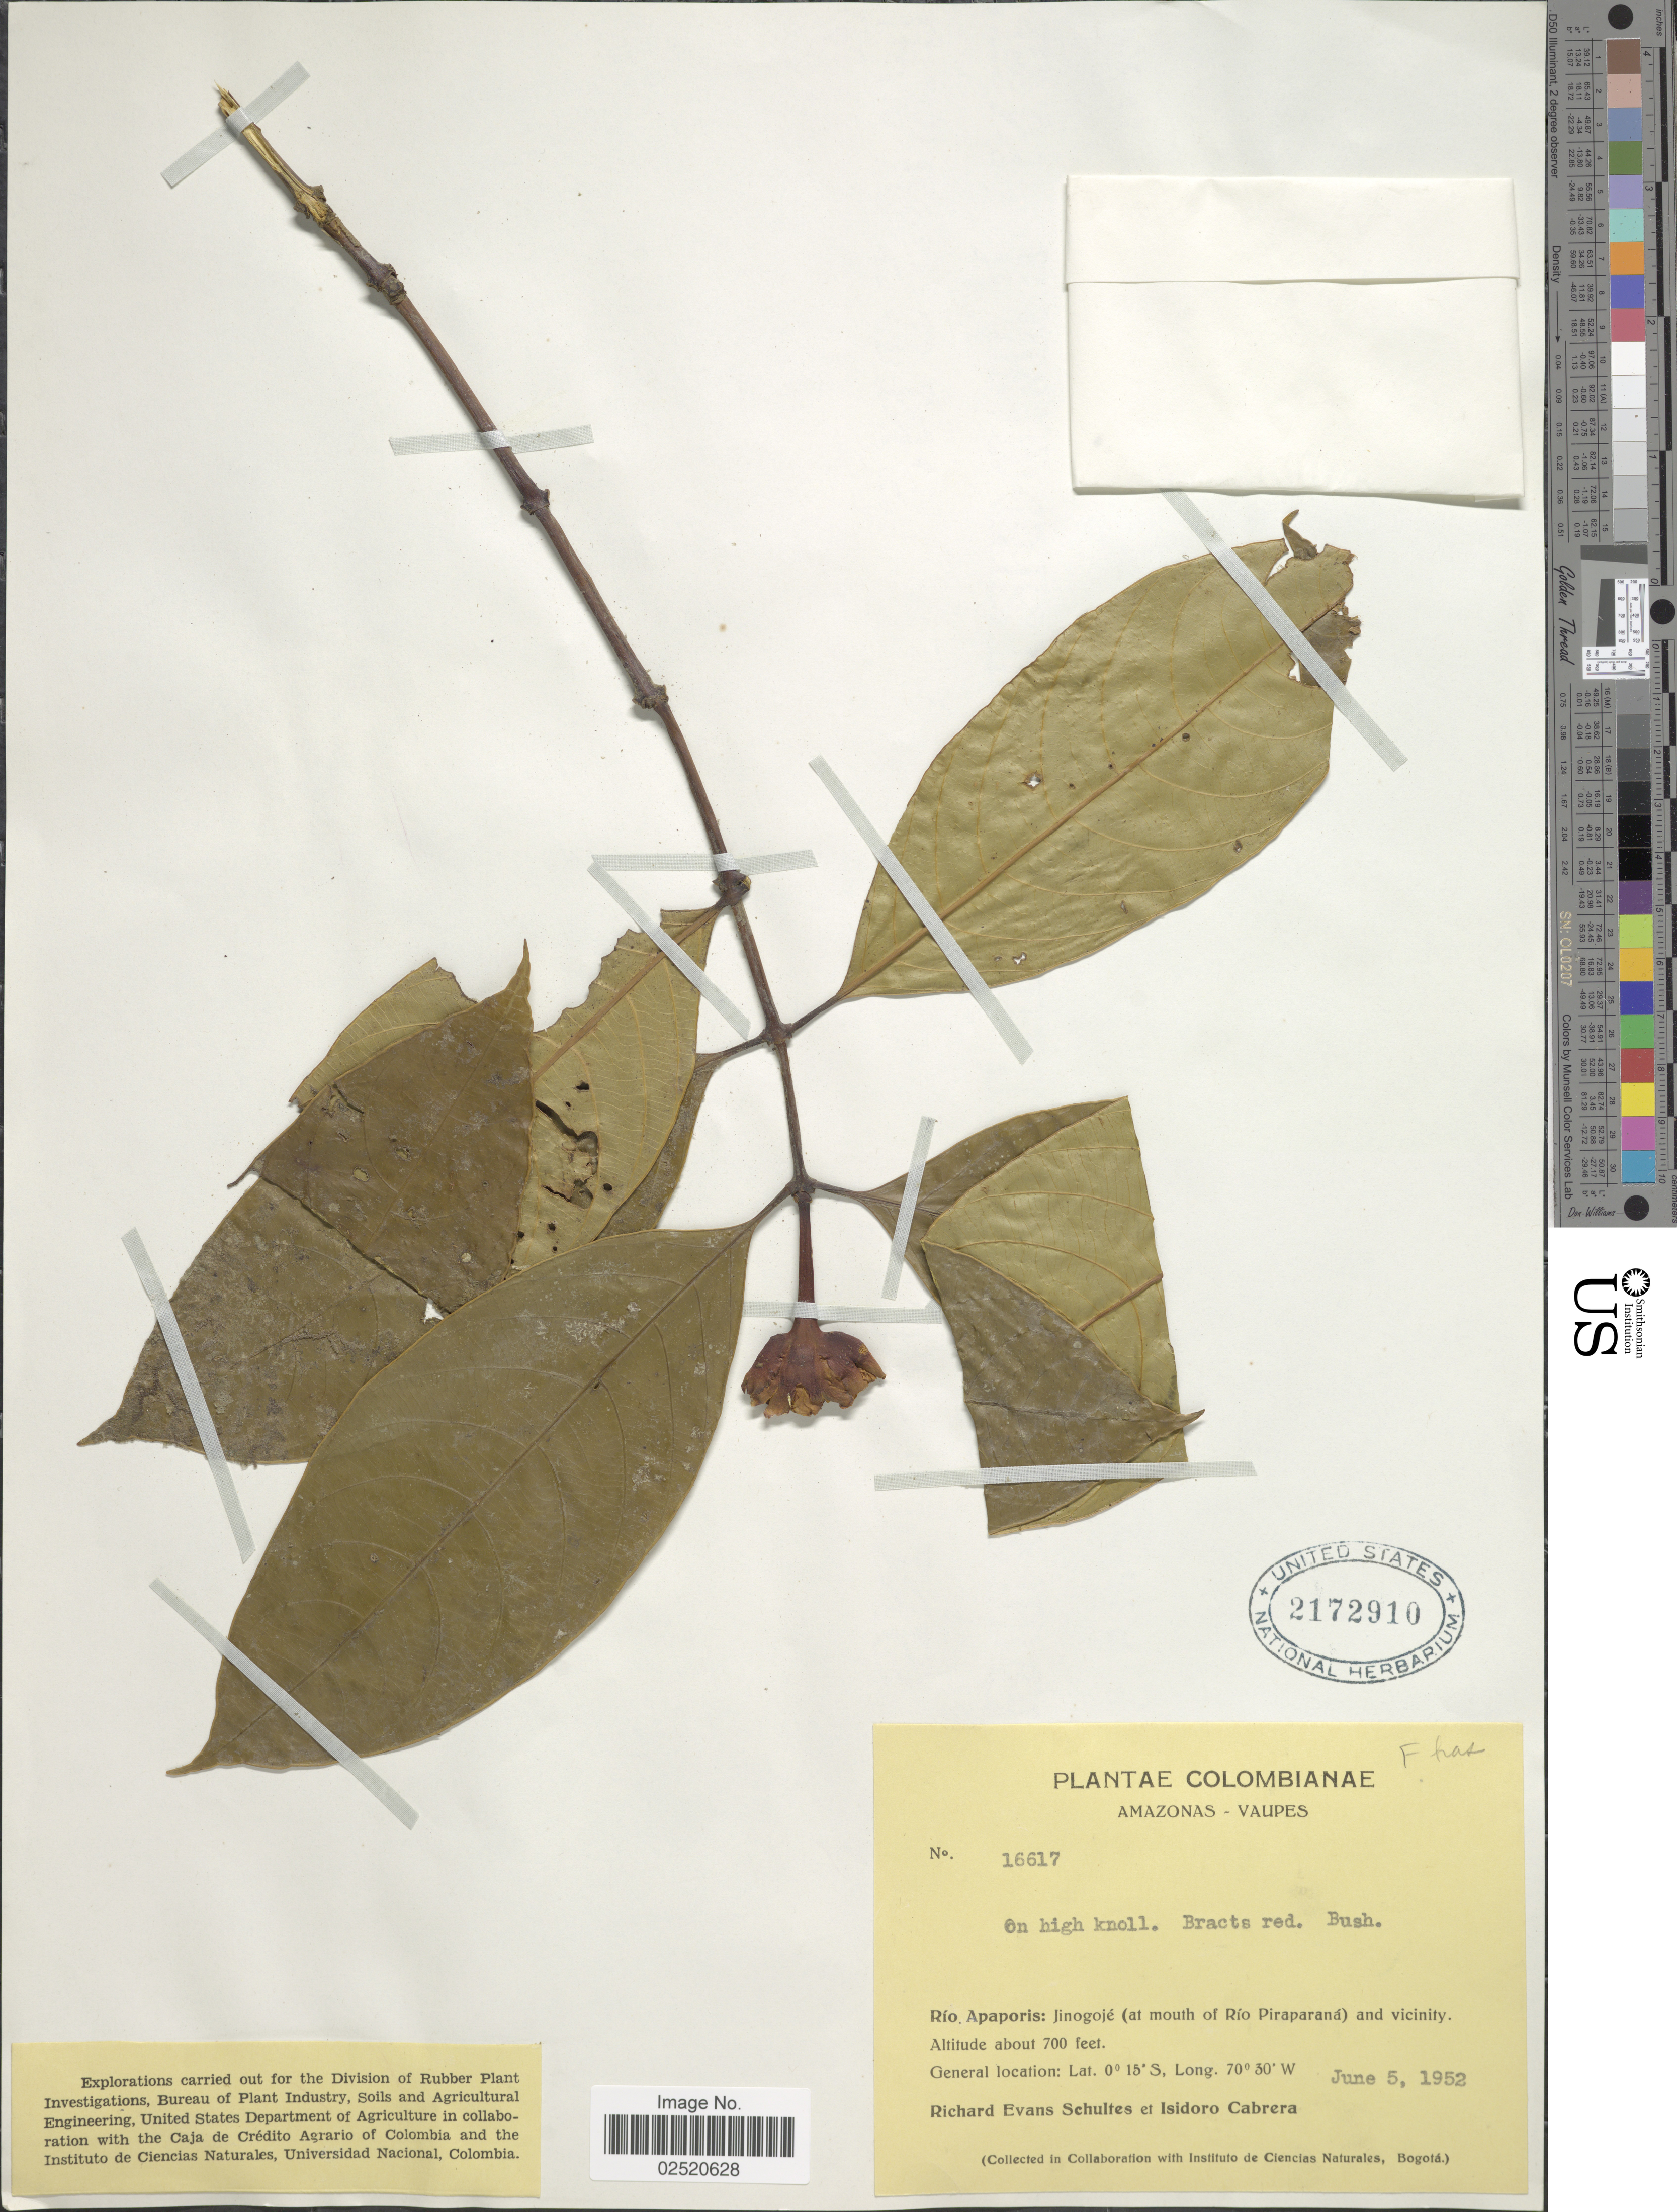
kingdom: Plantae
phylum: Tracheophyta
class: Magnoliopsida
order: Gentianales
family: Rubiaceae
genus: Psychotria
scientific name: Psychotria sp.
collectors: R. E. Schultes & I. Cabrera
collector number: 16617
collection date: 1952-06-05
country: Colombia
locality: Amazonas-Vaupes. Río Apaporis: Jinogojé (at mouth of Río Piraparaná) and vicinity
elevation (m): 213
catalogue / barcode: US 2172910